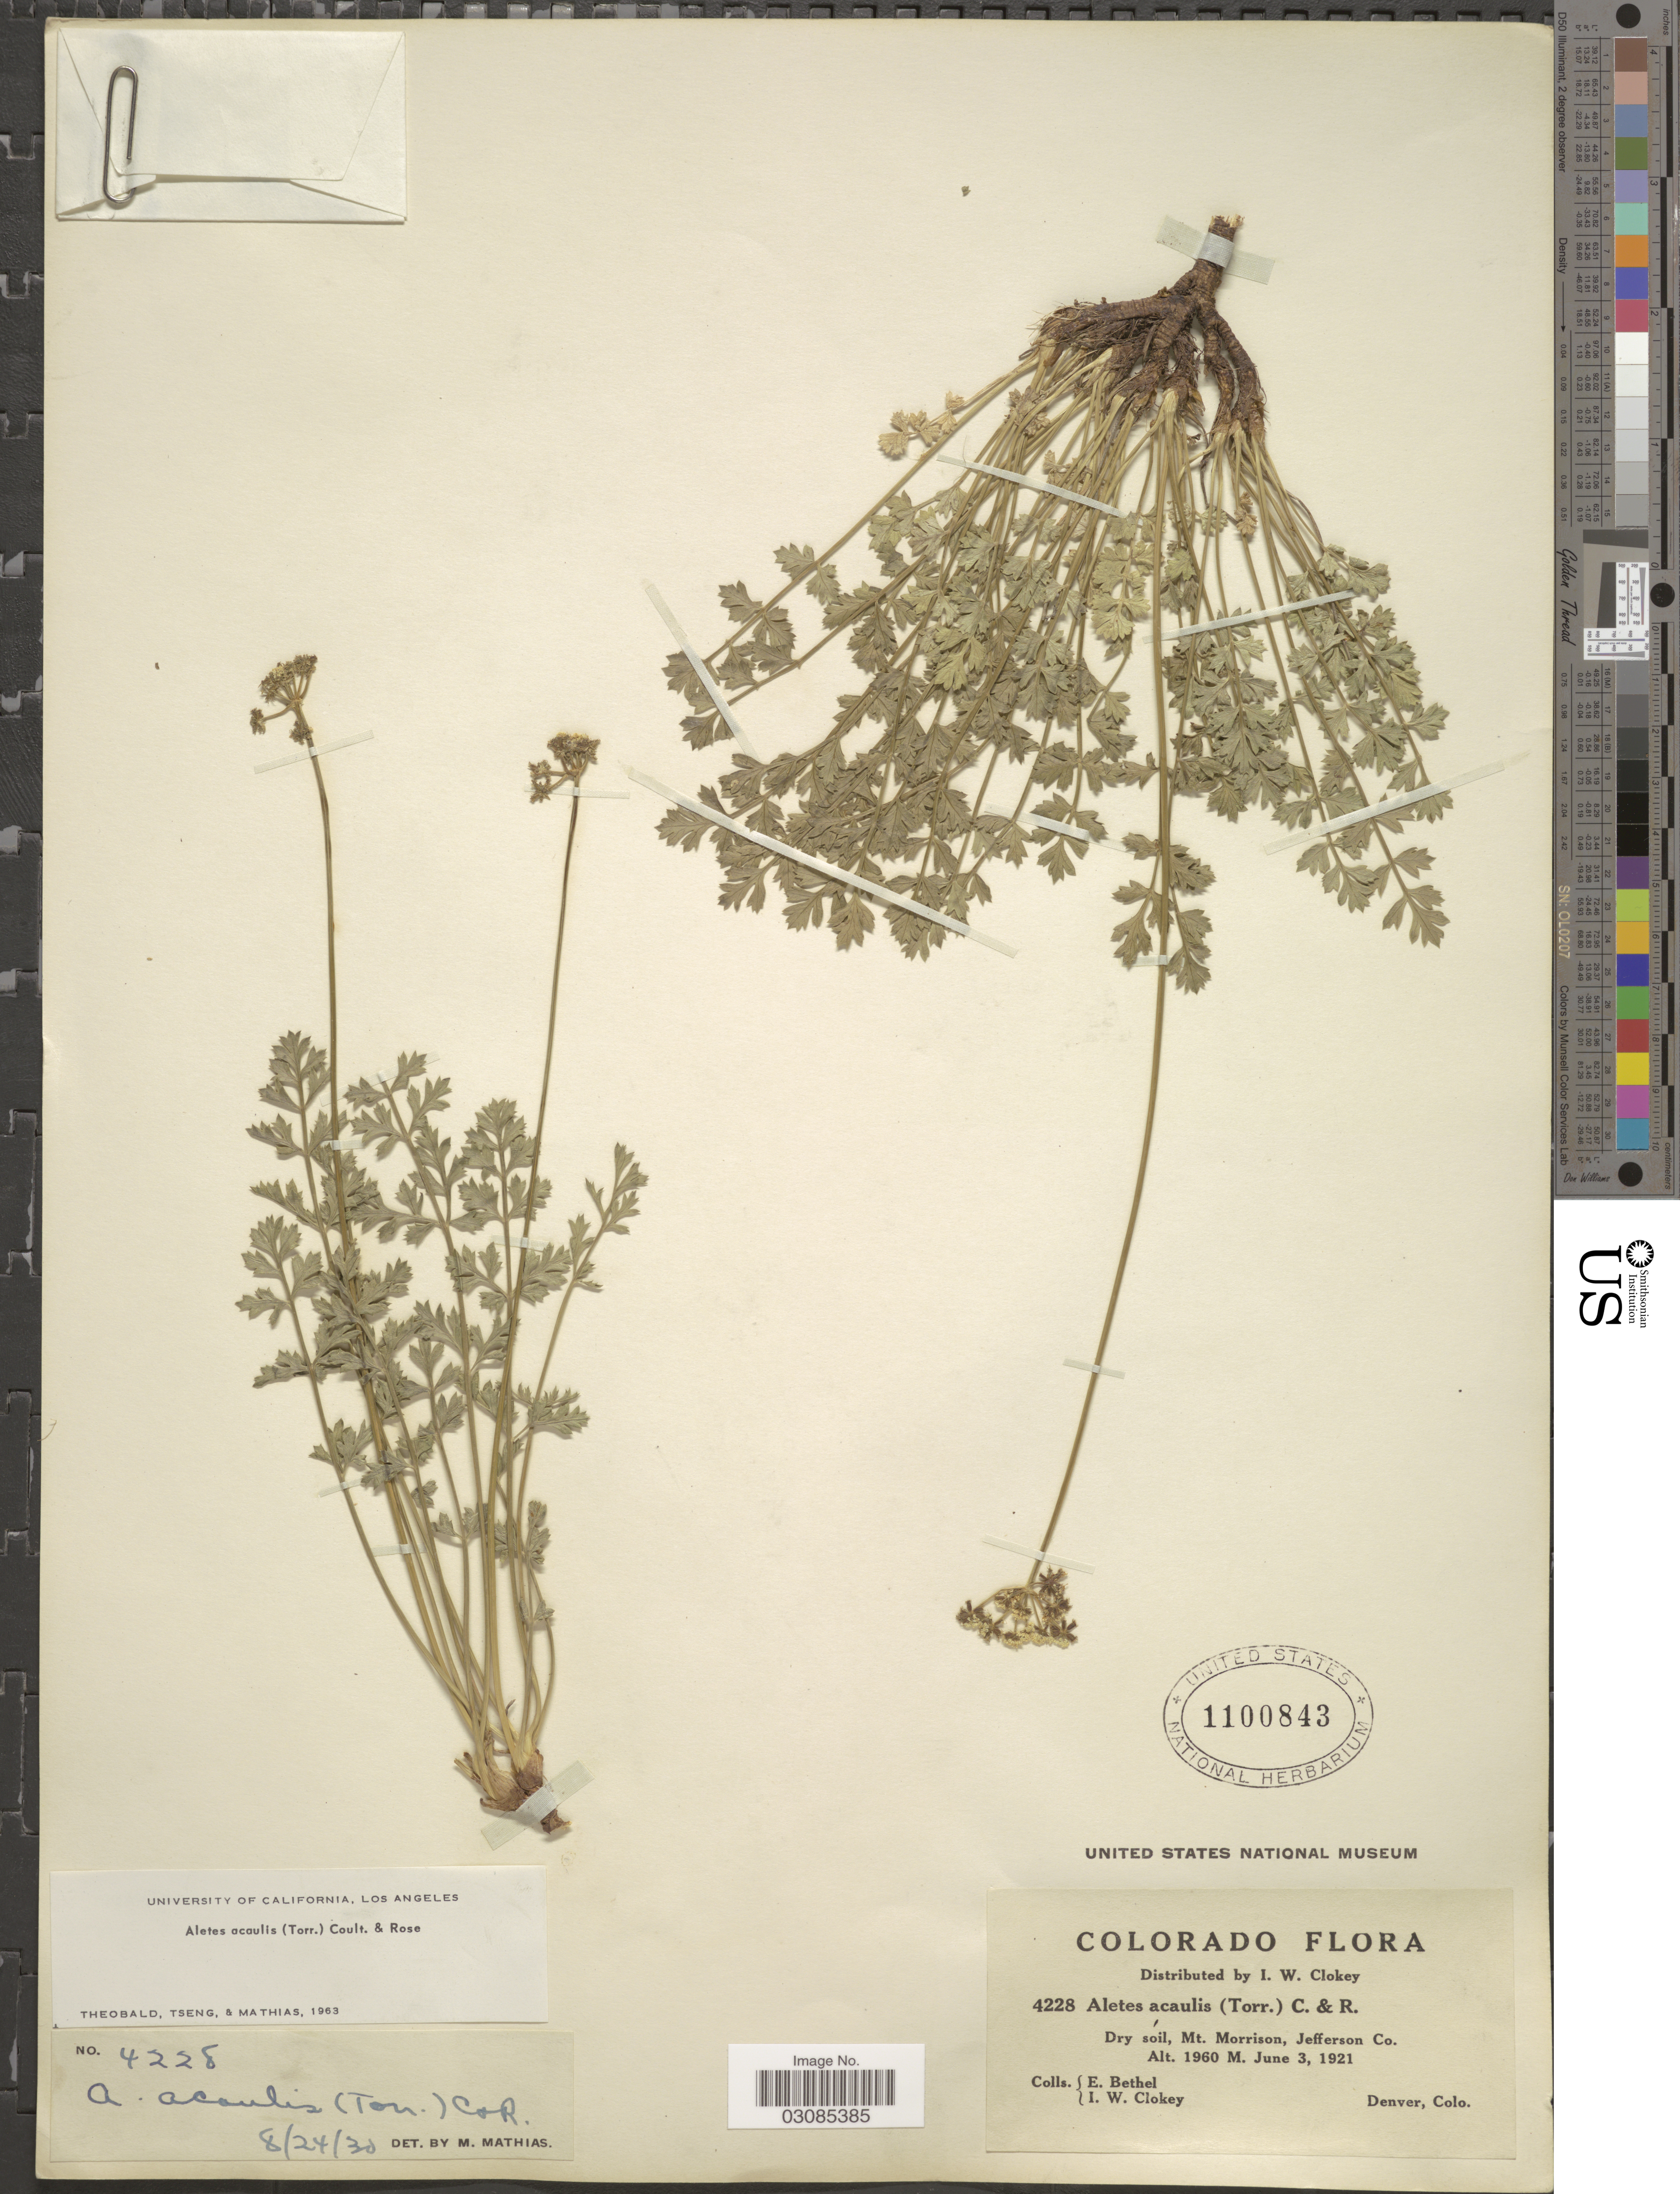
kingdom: Plantae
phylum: Tracheophyta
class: Magnoliopsida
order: Apiales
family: Apiaceae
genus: Aletes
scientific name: Aletes acaulis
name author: (Torr.) J.M. Coult. & Rose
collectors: E. Bethel & I. W. Clokey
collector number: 4228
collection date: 1921-06-03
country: United States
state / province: Colorado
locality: Mt. Morrison, Jefferson Co.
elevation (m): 1960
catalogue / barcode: US 1100843